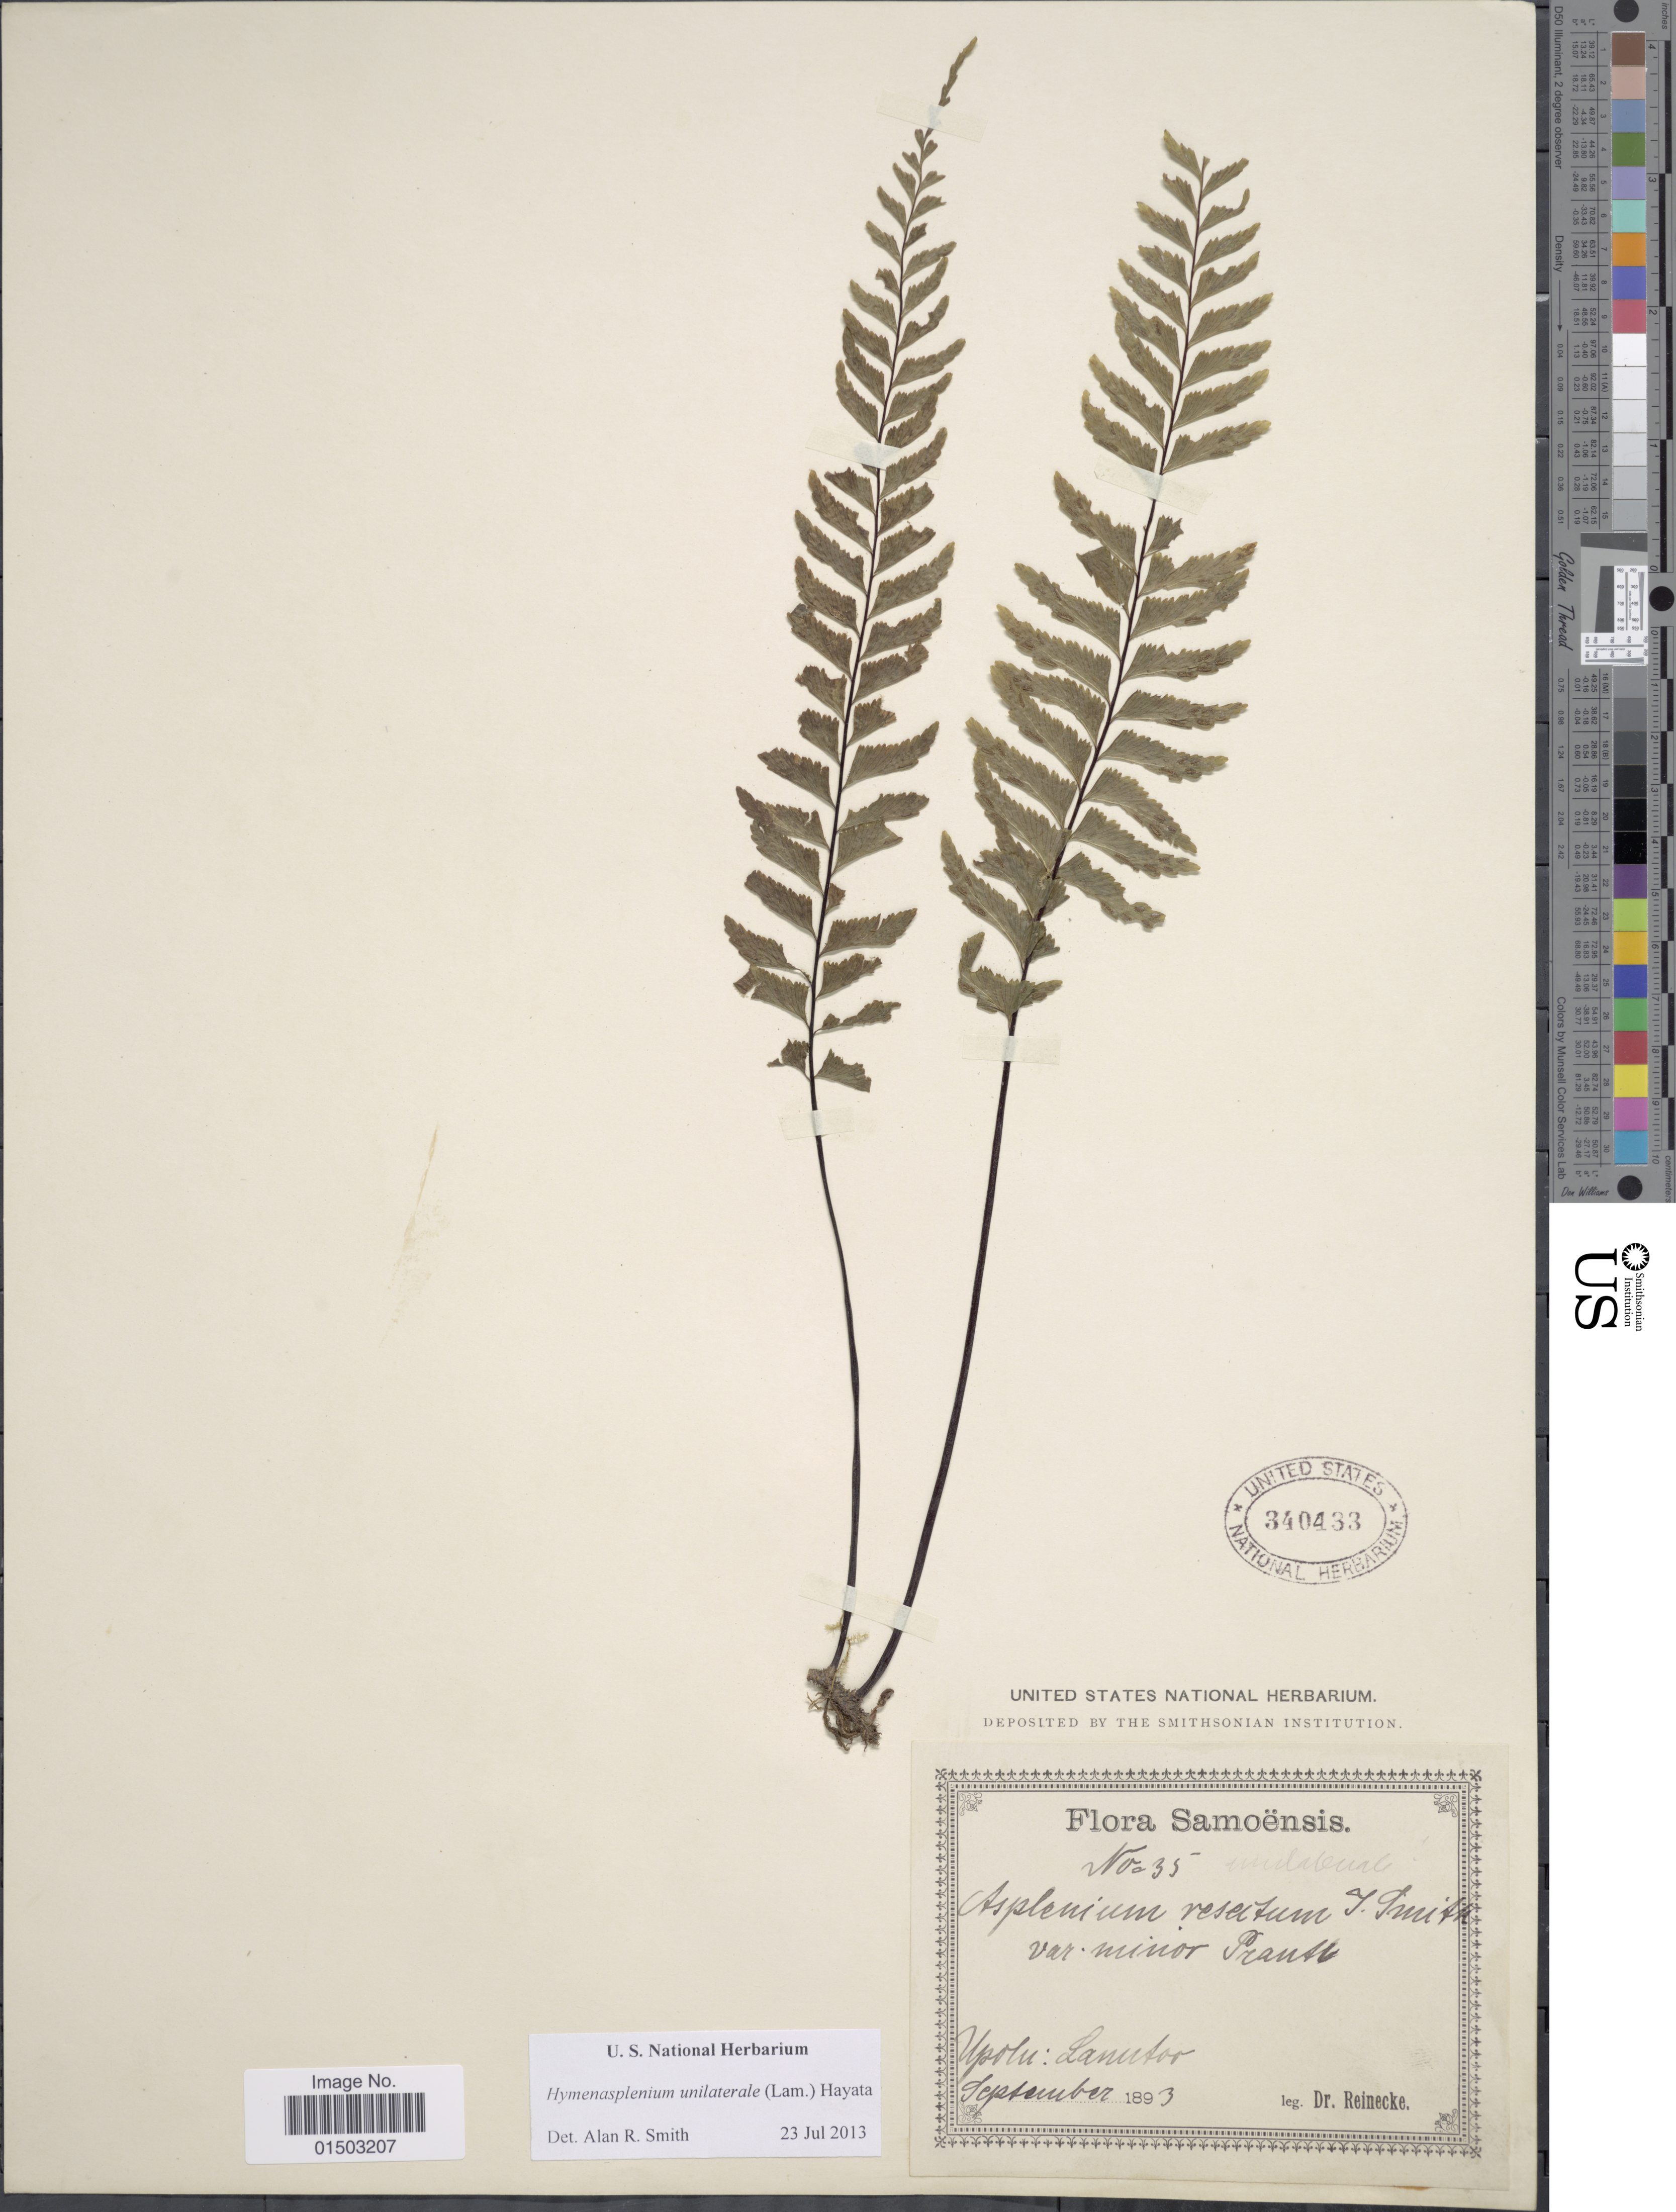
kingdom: Plantae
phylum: Tracheophyta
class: Polypodiopsida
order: Polypodiales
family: Aspleniaceae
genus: Hymenasplenium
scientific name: Hymenasplenium unilaterale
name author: (Lam.) Hayata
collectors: -- Reinecke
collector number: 35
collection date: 1893-09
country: Samoa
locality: Upolu: Lanoto'o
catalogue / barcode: US 340433